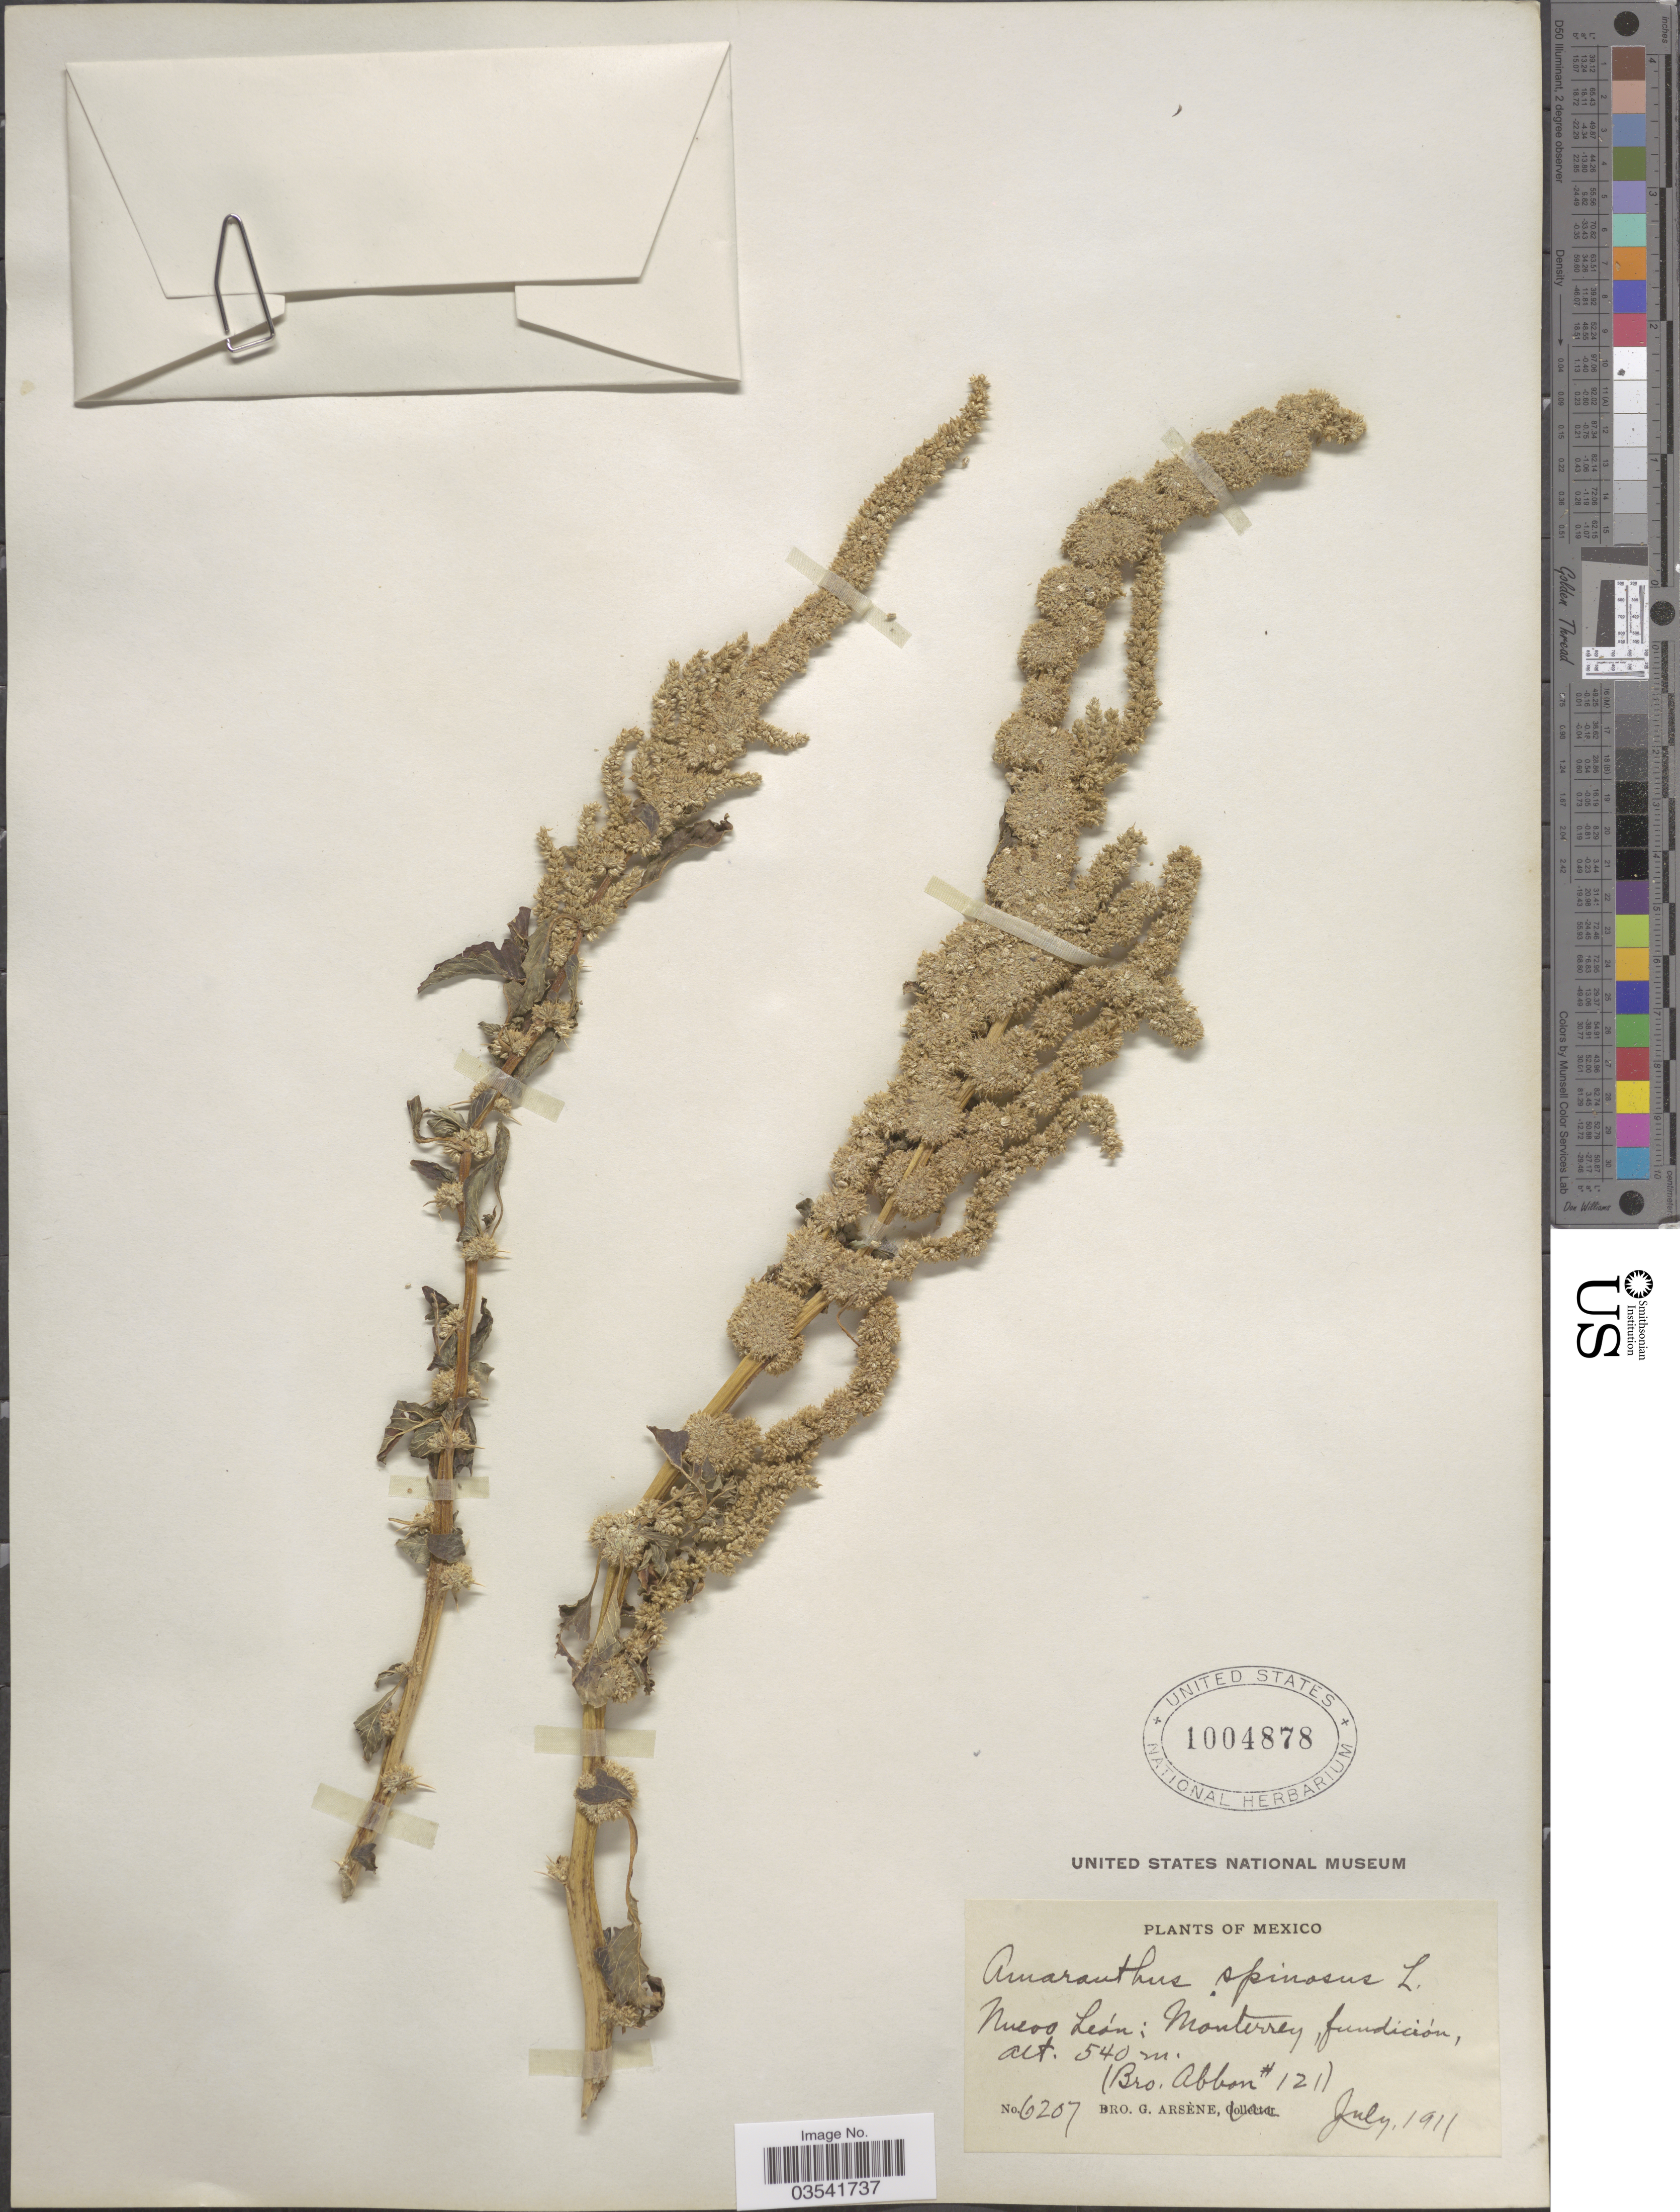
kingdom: Plantae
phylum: Tracheophyta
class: Magnoliopsida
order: Caryophyllales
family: Amaranthaceae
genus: Amaranthus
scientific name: Amaranthus spinosus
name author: L.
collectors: Bro. G. Arsène & Bro. Abbon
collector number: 121/6207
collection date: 1911-07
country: Mexico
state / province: Nuevo León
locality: Monterrey, fundición.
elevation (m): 540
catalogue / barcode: US 1004878